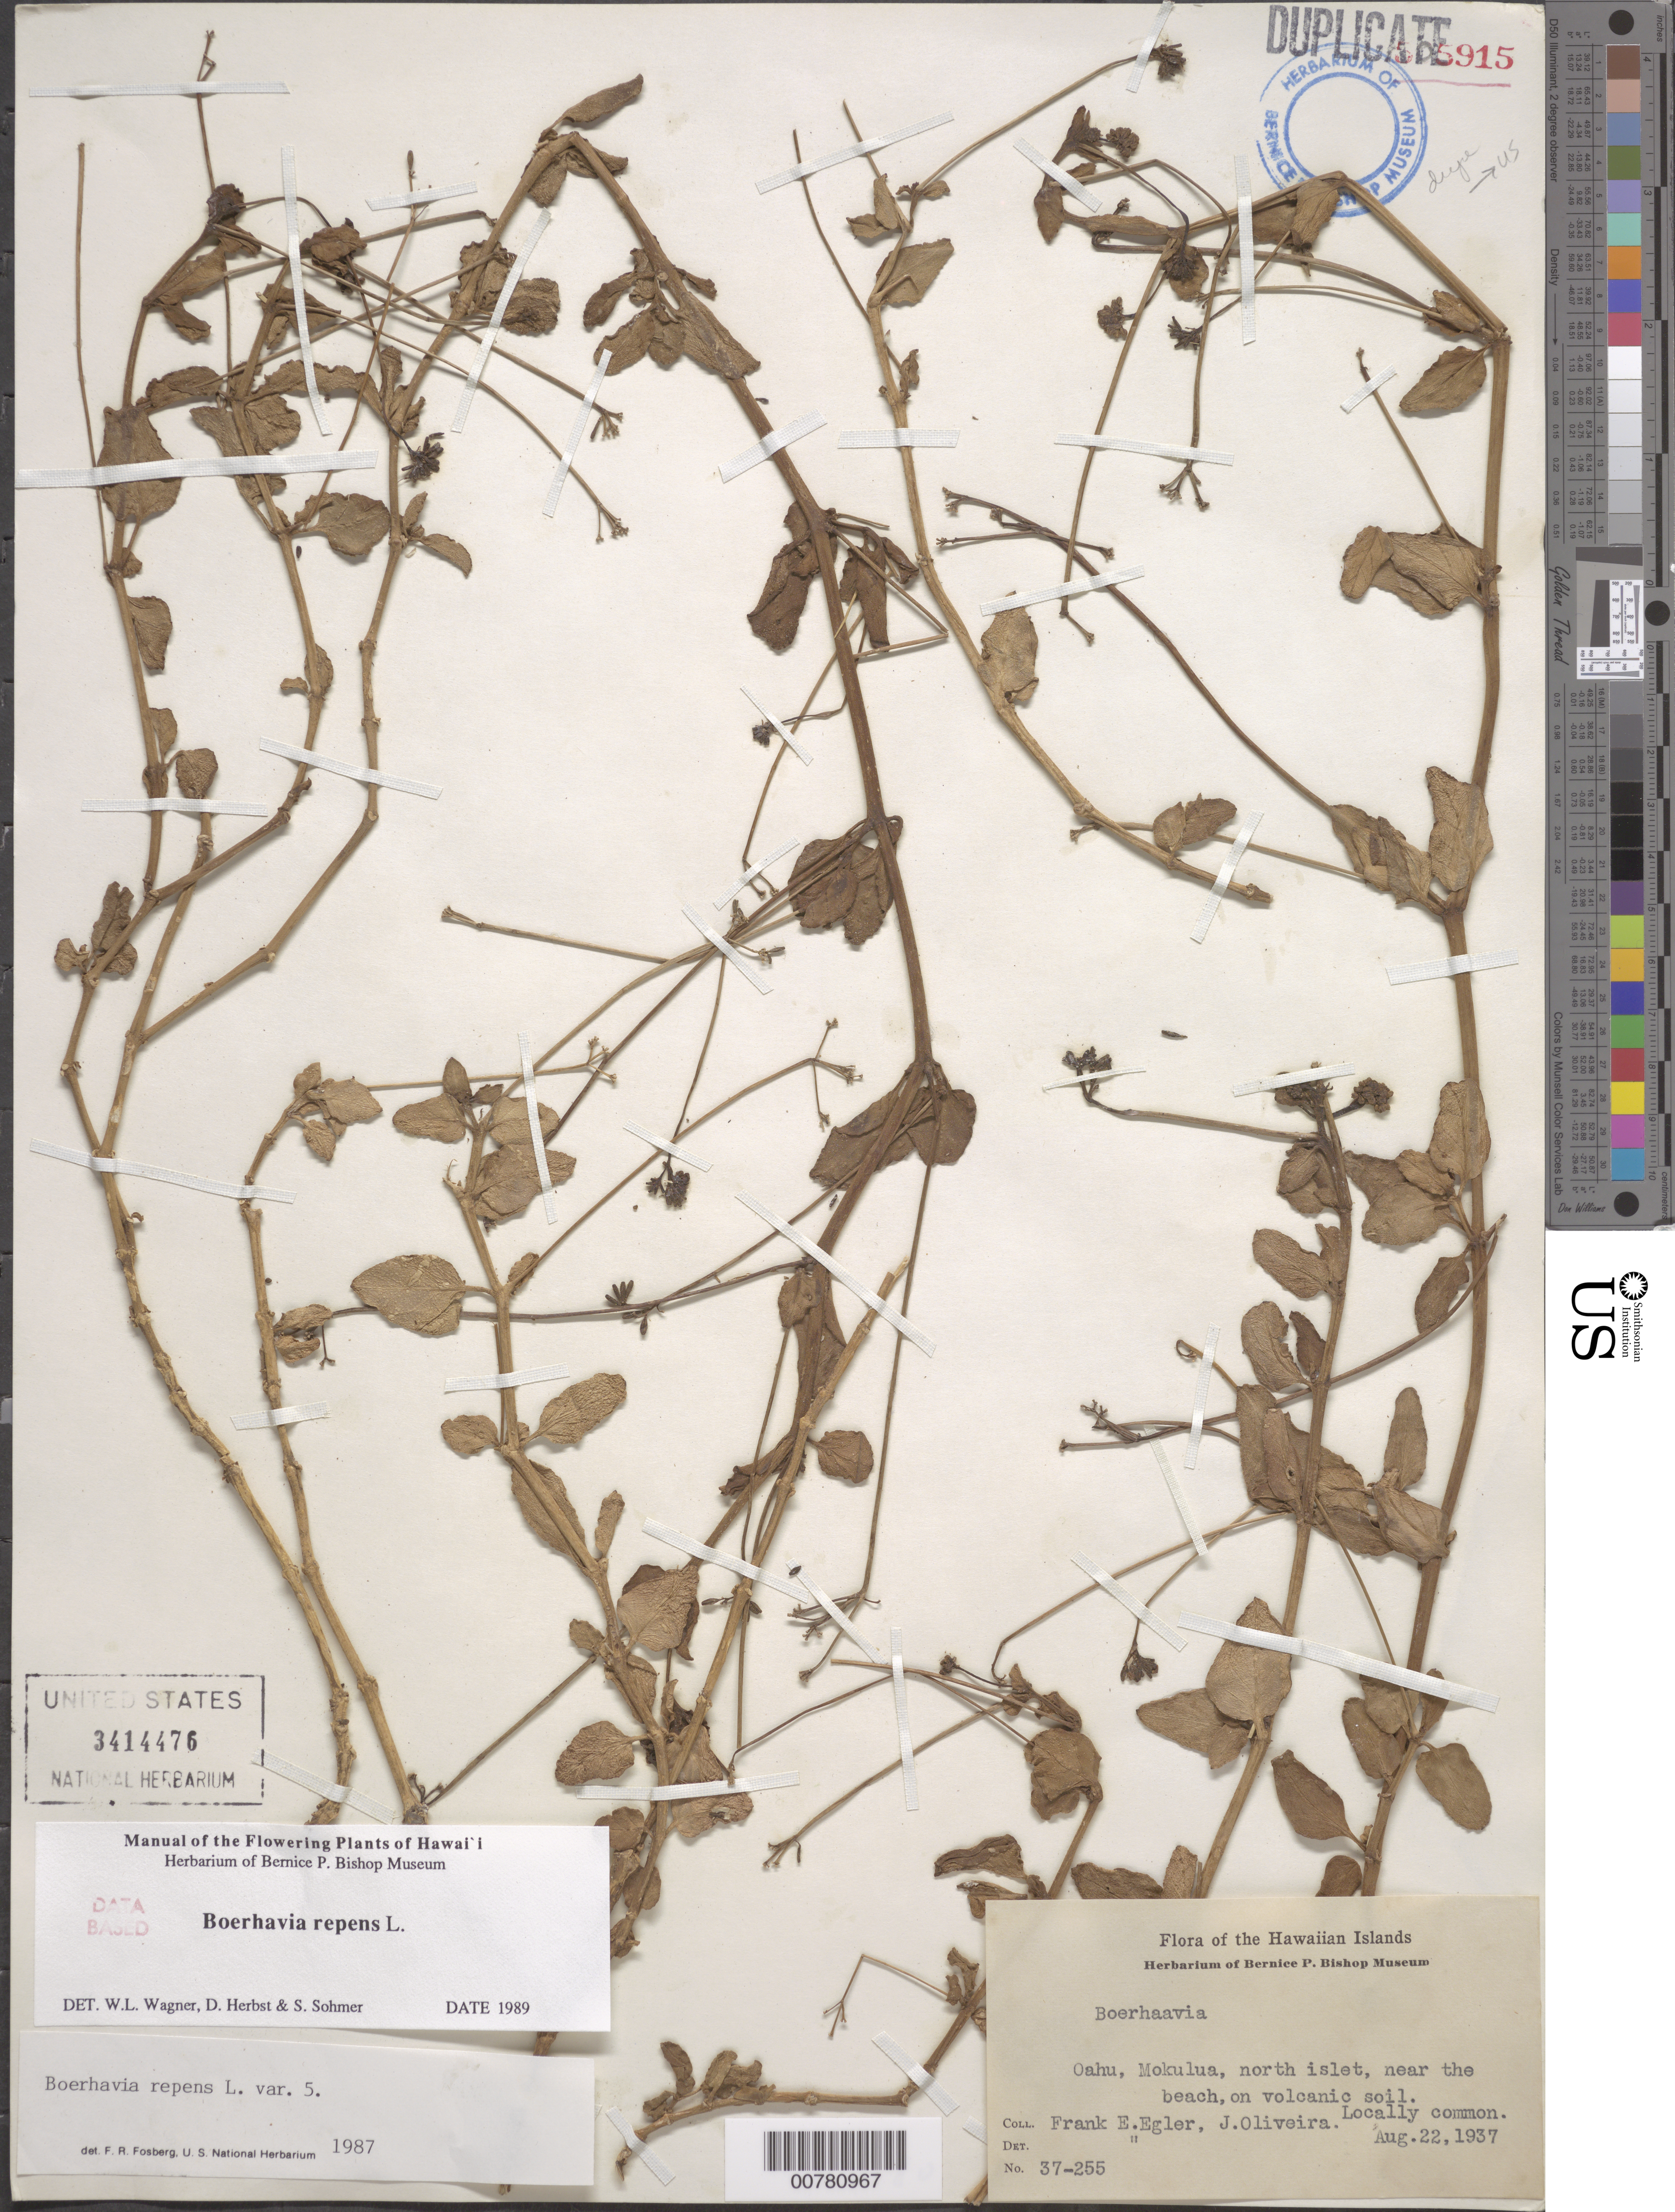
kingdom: Plantae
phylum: Tracheophyta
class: Magnoliopsida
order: Caryophyllales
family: Nyctaginaceae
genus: Boerhavia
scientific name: Boerhavia repens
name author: L.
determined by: Wagner, W. L.; Herbst, D. R.; Sohmer, S. H.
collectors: F. Egler & J. Oliveira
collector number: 37-255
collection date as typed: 22 Aug 1937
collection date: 1937-08-22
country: United States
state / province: Hawaii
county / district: Honolulu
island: Oahu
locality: Mokulua, north islet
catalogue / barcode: US 3414476